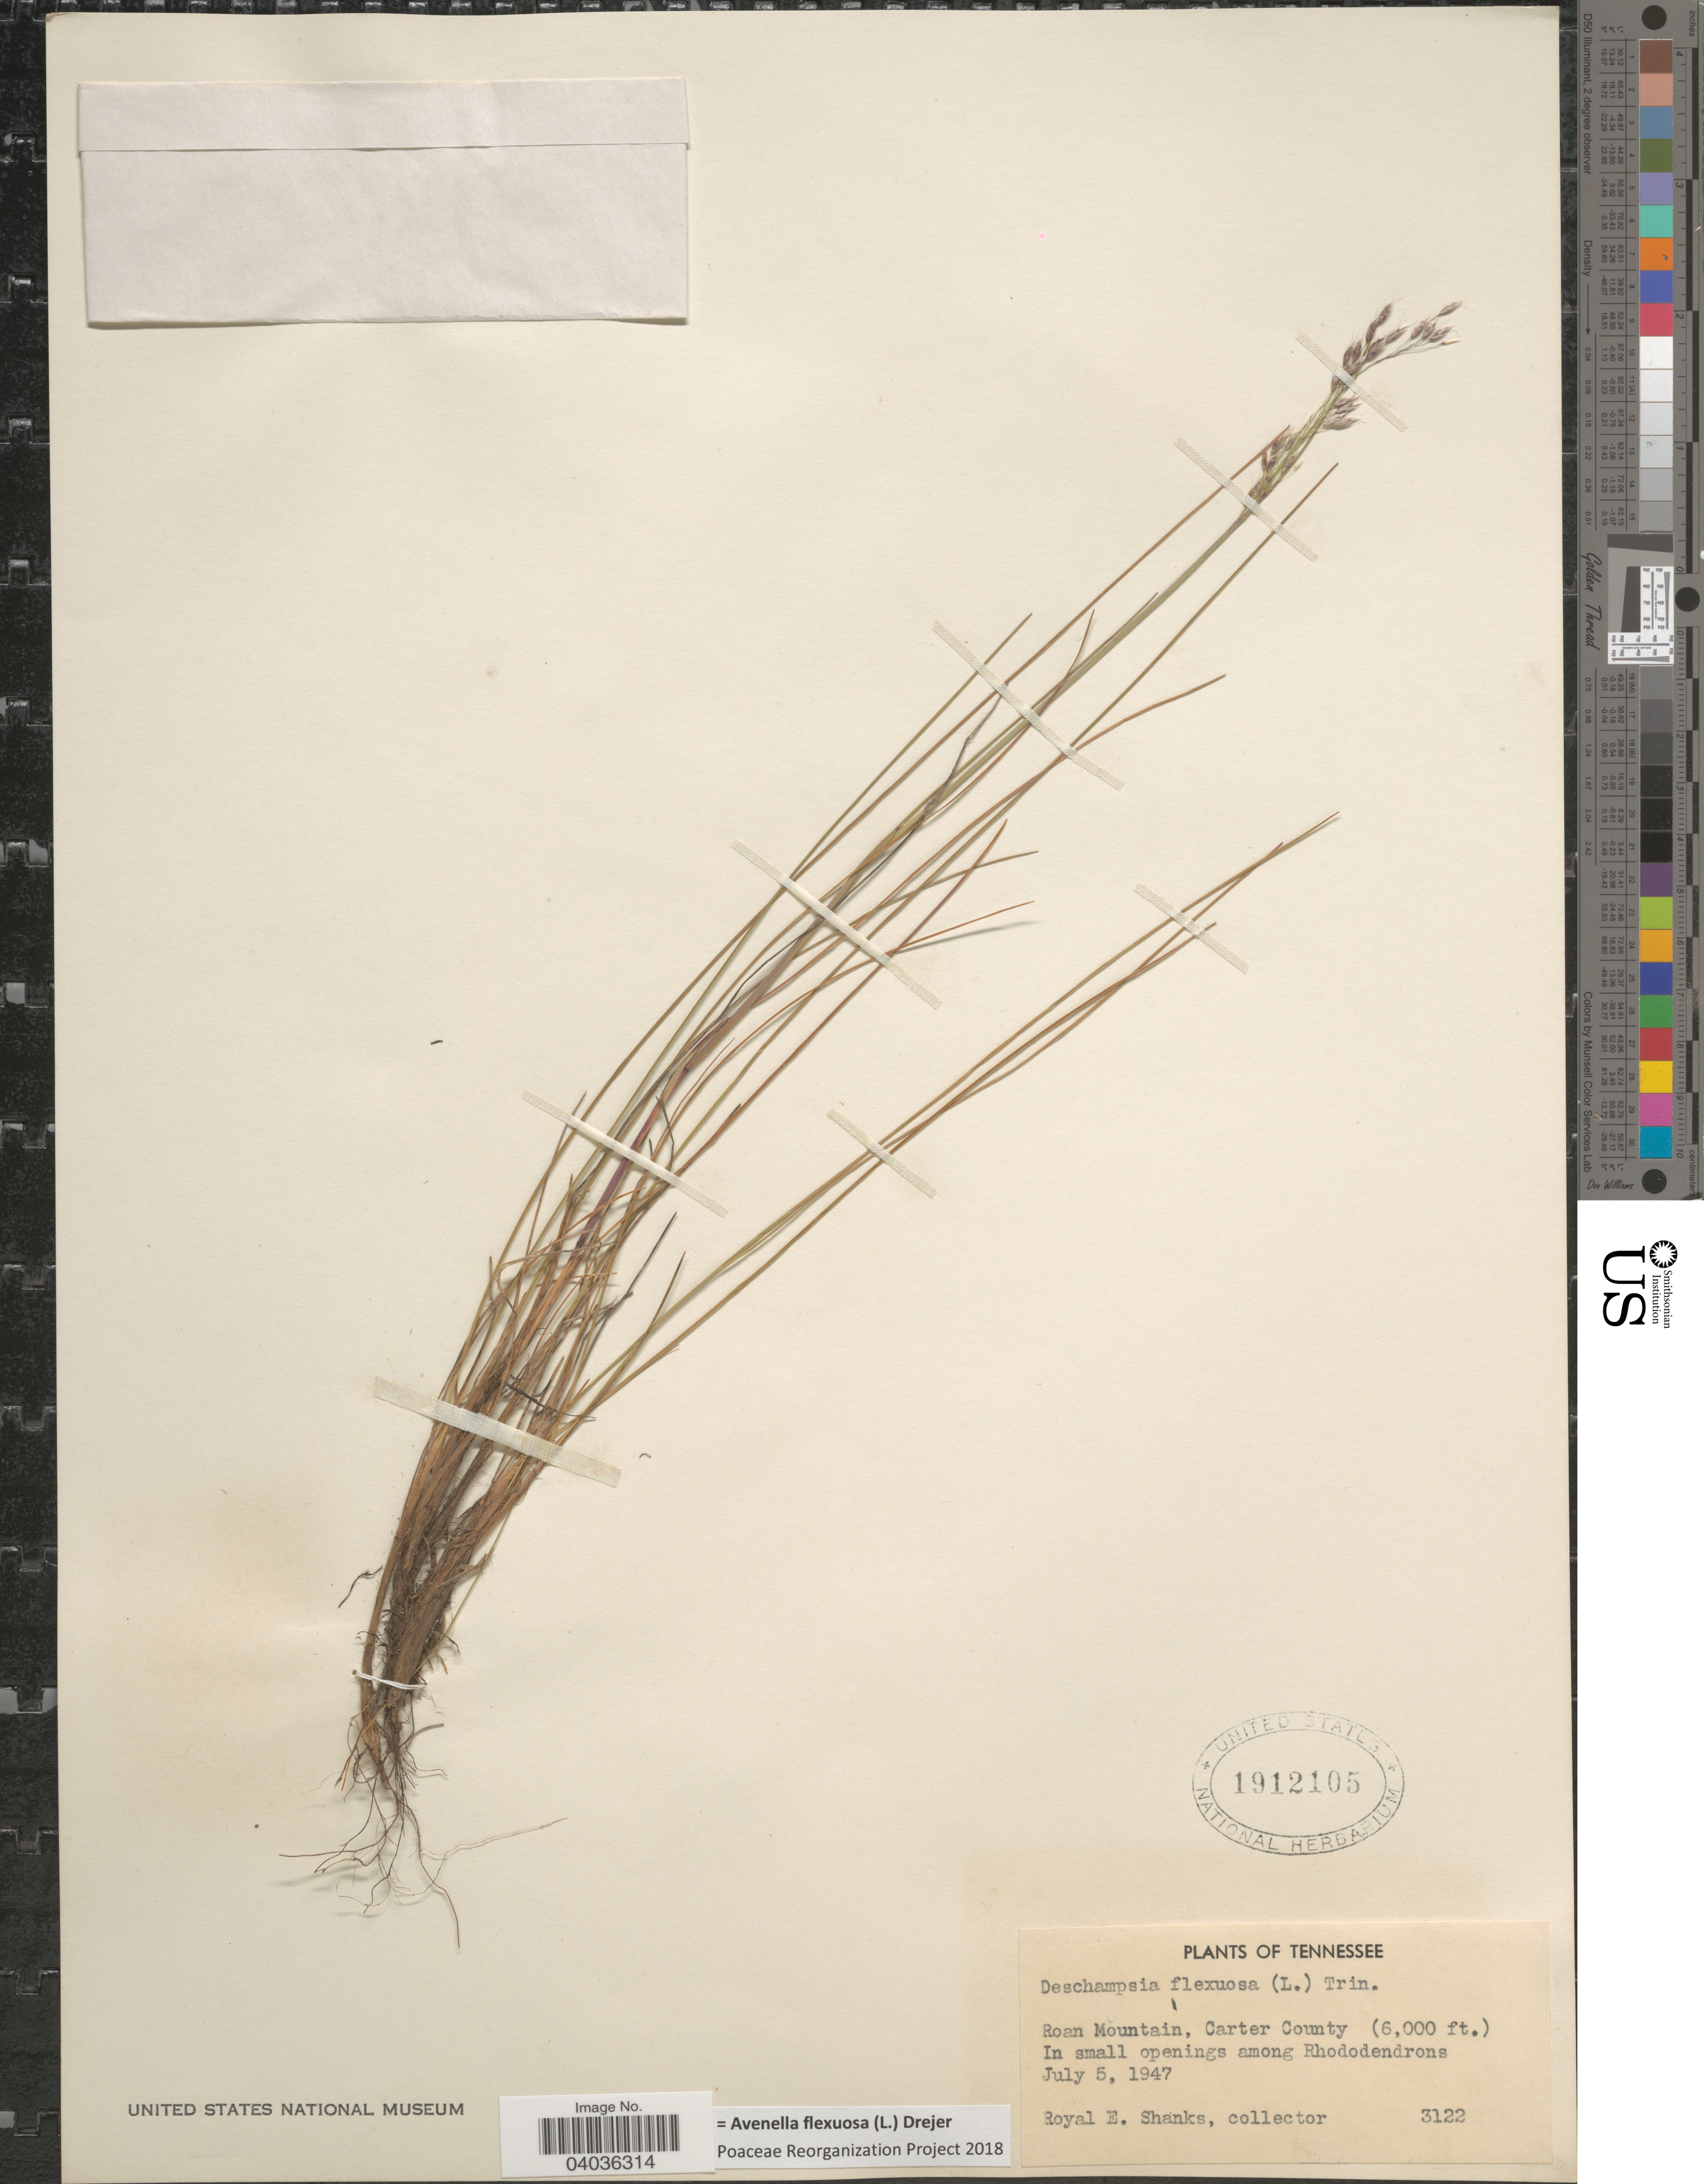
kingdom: Plantae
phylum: Tracheophyta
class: Liliopsida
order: Poales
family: Poaceae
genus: Avenella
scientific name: Avenella flexuosa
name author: (L.) Drejer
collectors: R. Shanks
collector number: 3122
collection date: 1947-07-05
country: United States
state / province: Tennessee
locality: Roan Mountain, Carter County. In small openings among Rdododendrons.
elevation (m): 1829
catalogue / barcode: US 1912105